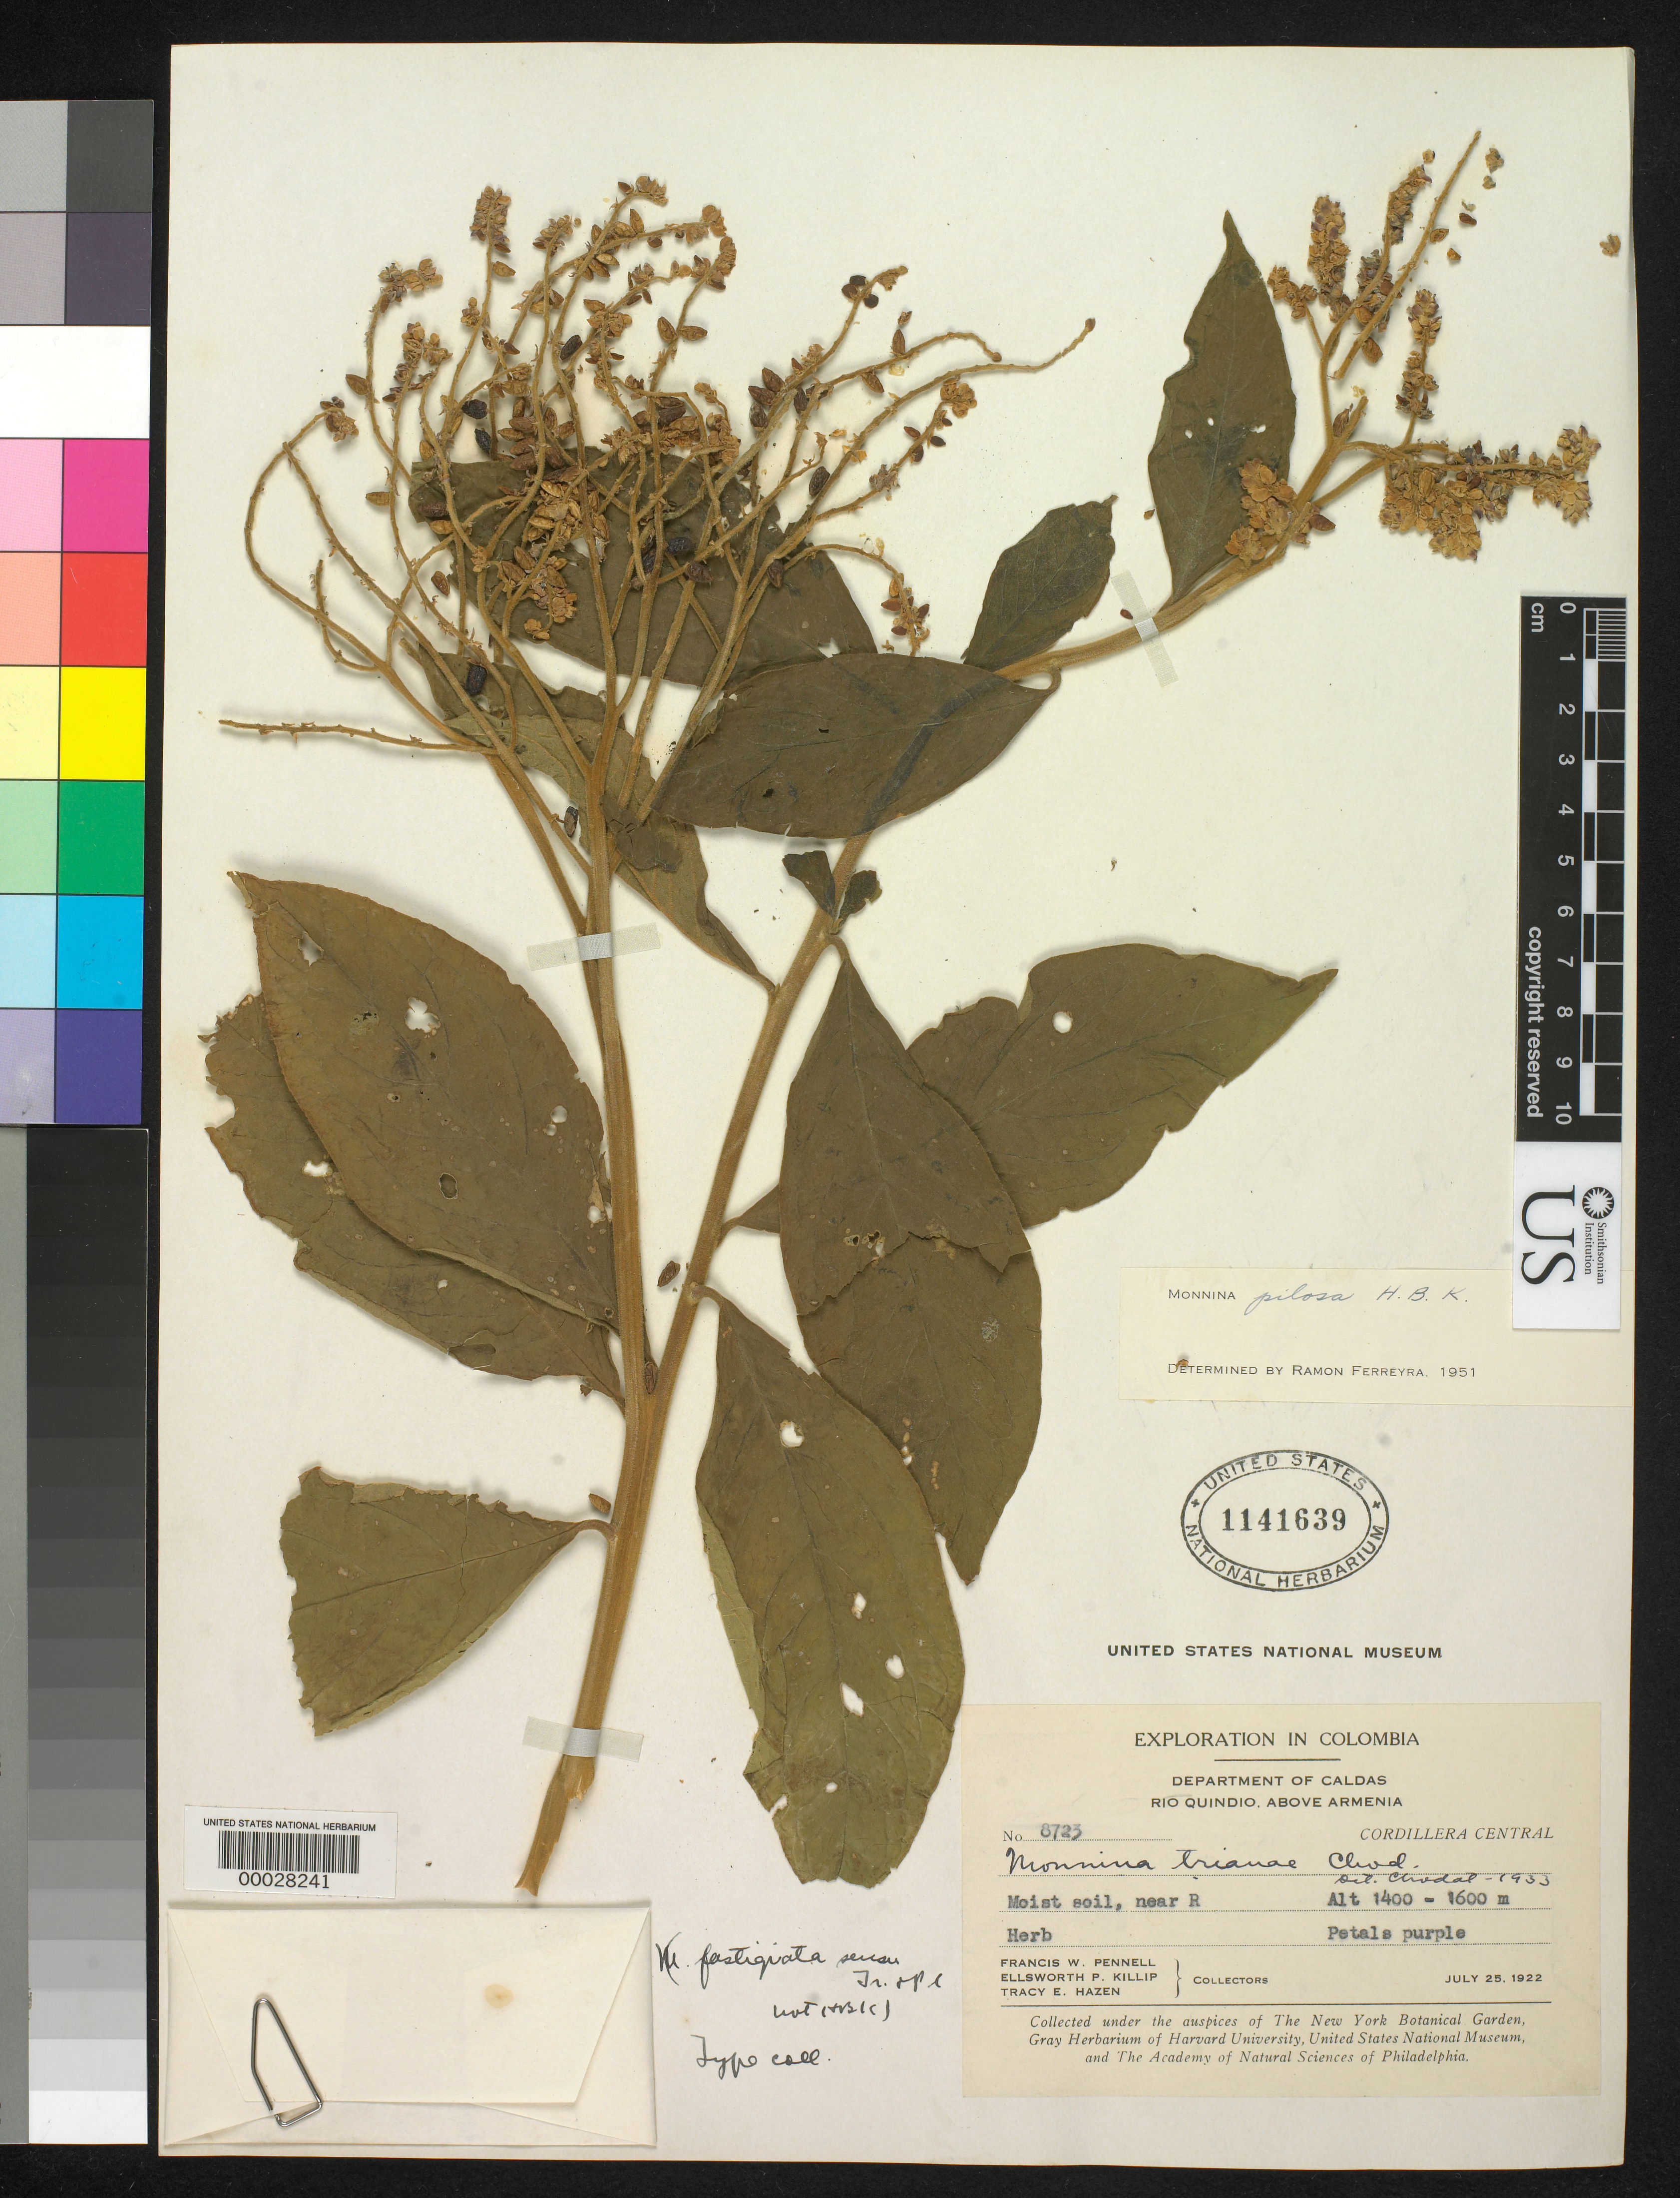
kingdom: Plantae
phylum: Tracheophyta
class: Magnoliopsida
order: Fabales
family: Polygalaceae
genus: Monnina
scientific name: Monnina trianae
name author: Chodat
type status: Lectotype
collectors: F. W. Pennell, E. P. Killip & T. E. Hazen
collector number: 8723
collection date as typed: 25 Jul 1922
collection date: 1922-07-25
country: Colombia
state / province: Caldas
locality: Rio Quindio, above Armenia.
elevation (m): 1400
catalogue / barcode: US 1141639